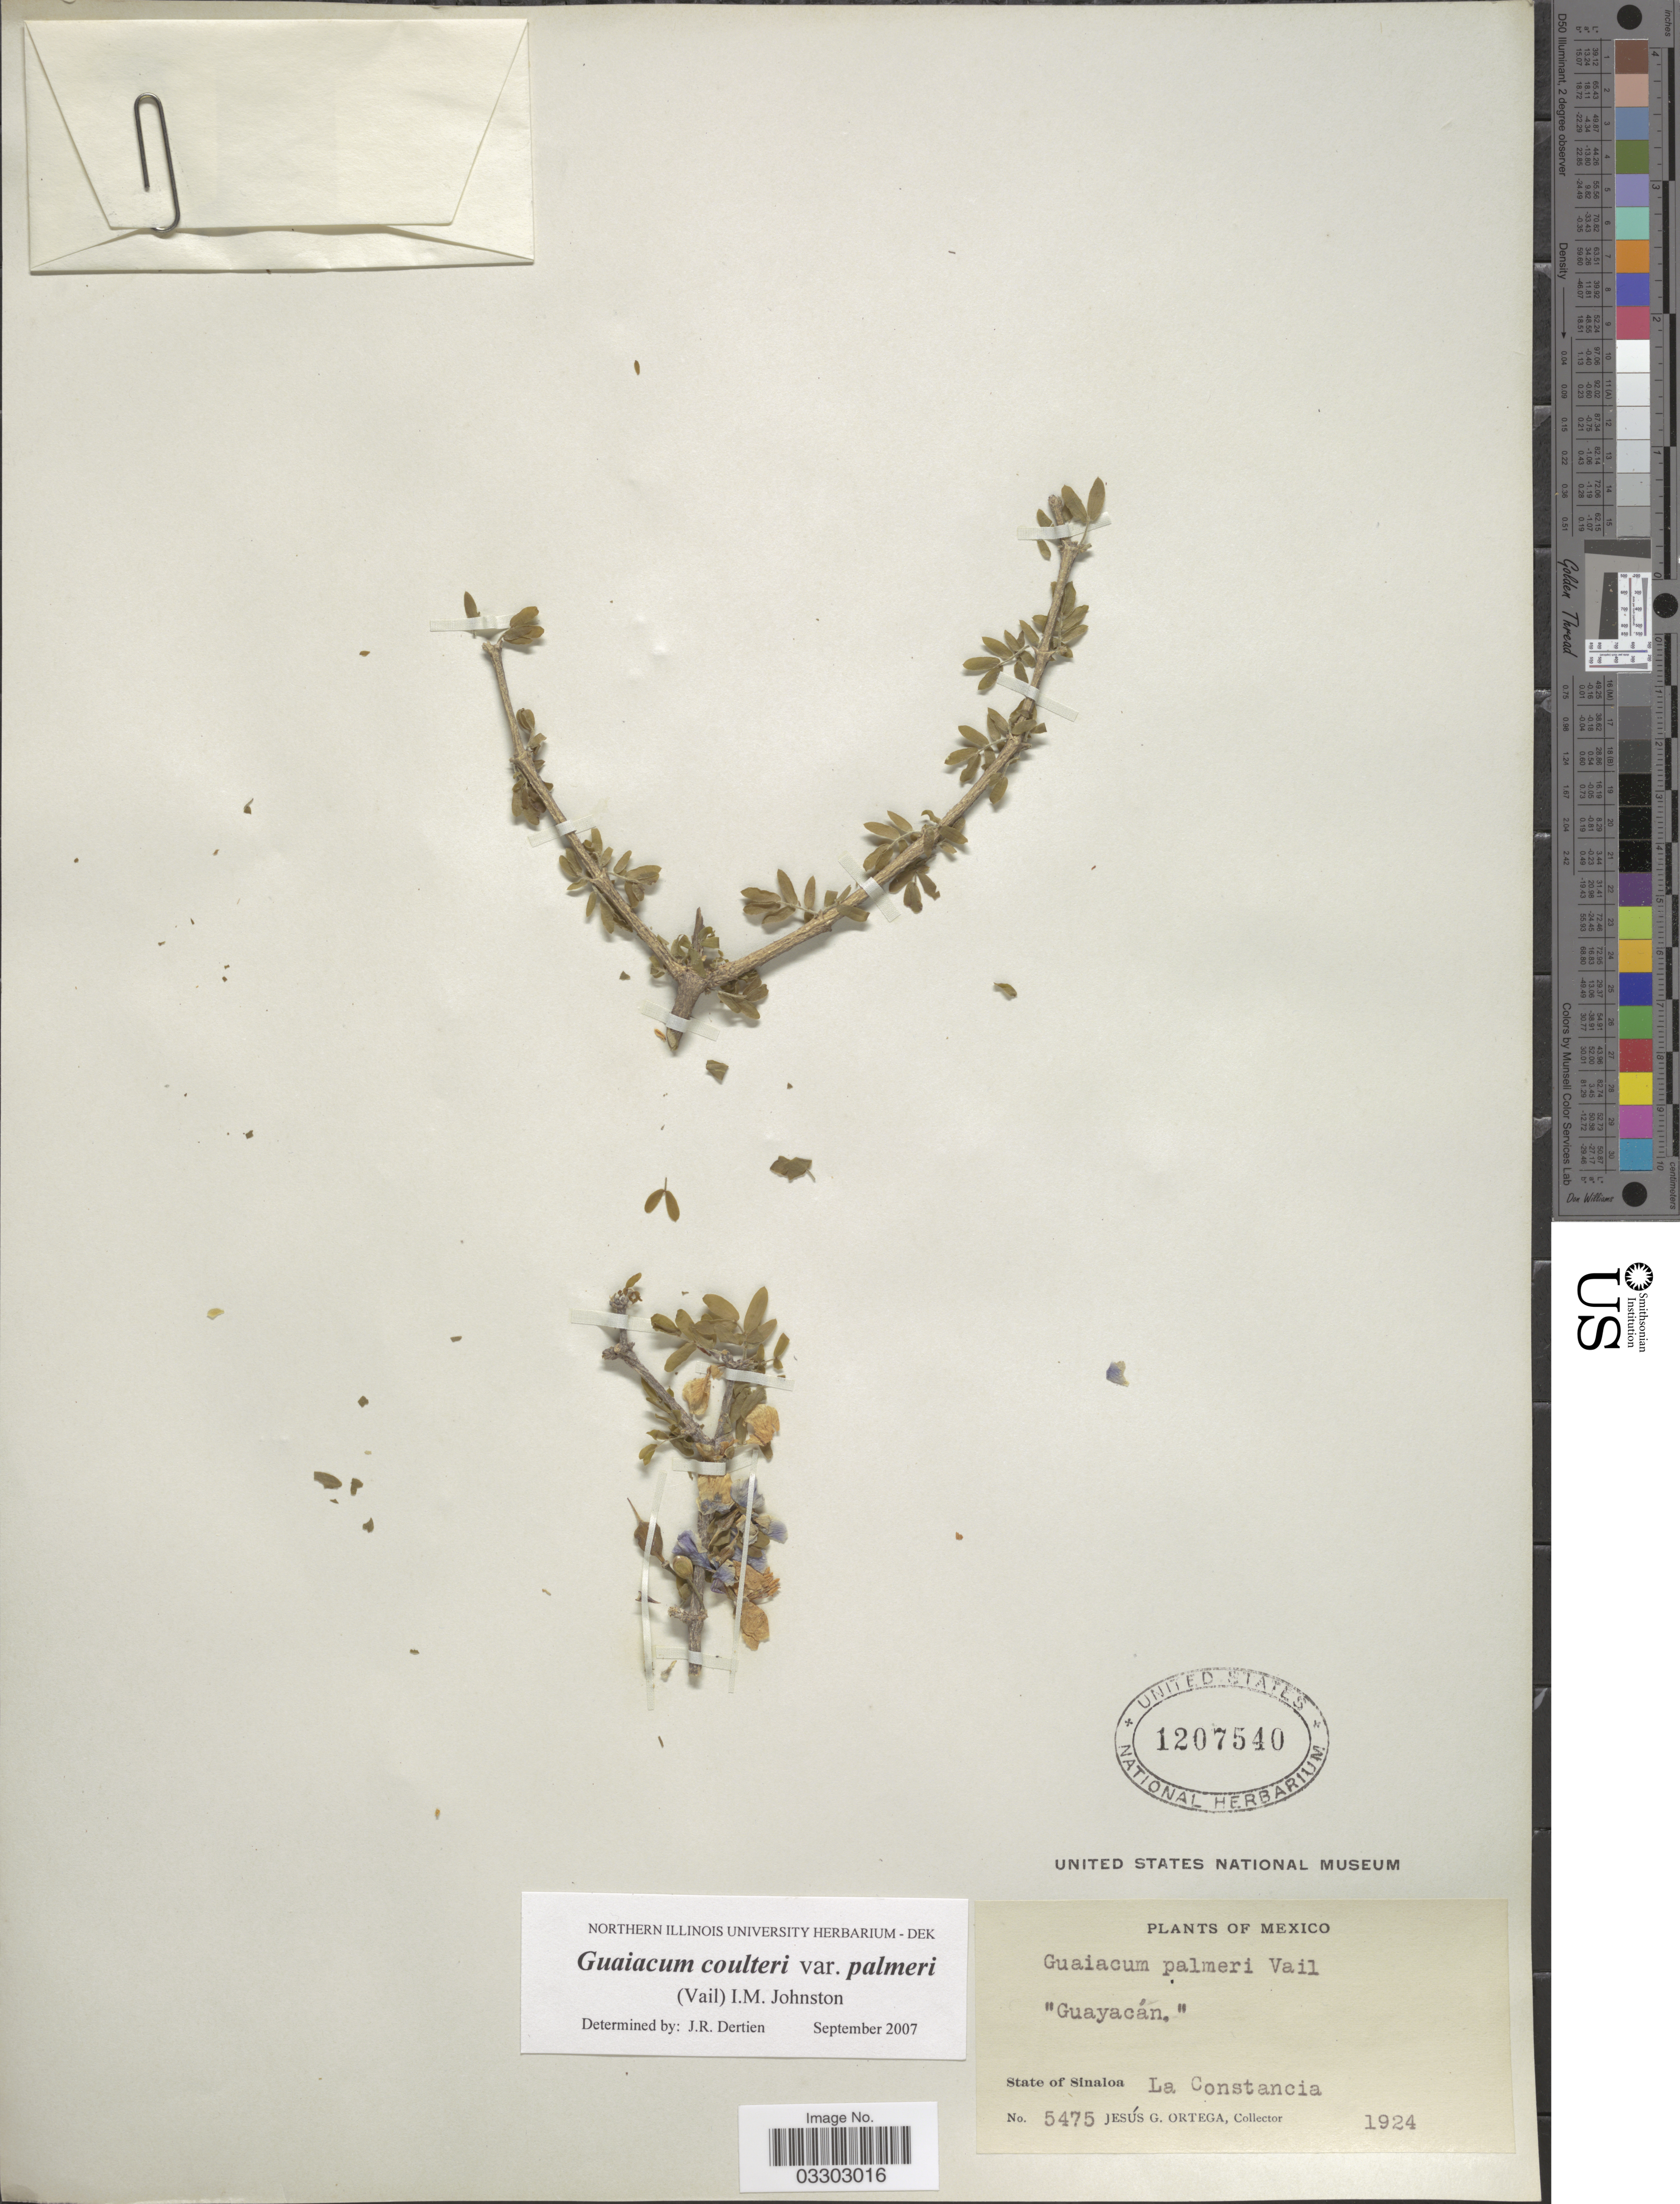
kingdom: Plantae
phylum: Tracheophyta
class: Magnoliopsida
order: Zygophyllales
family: Zygophyllaceae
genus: Guaiacum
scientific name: Guaiacum coulteri var. palmeri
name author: I.M. Johnst.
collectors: J. Ortega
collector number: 5475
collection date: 1924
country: Mexico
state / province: Sinaloa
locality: La Constancia.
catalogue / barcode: US 1207540